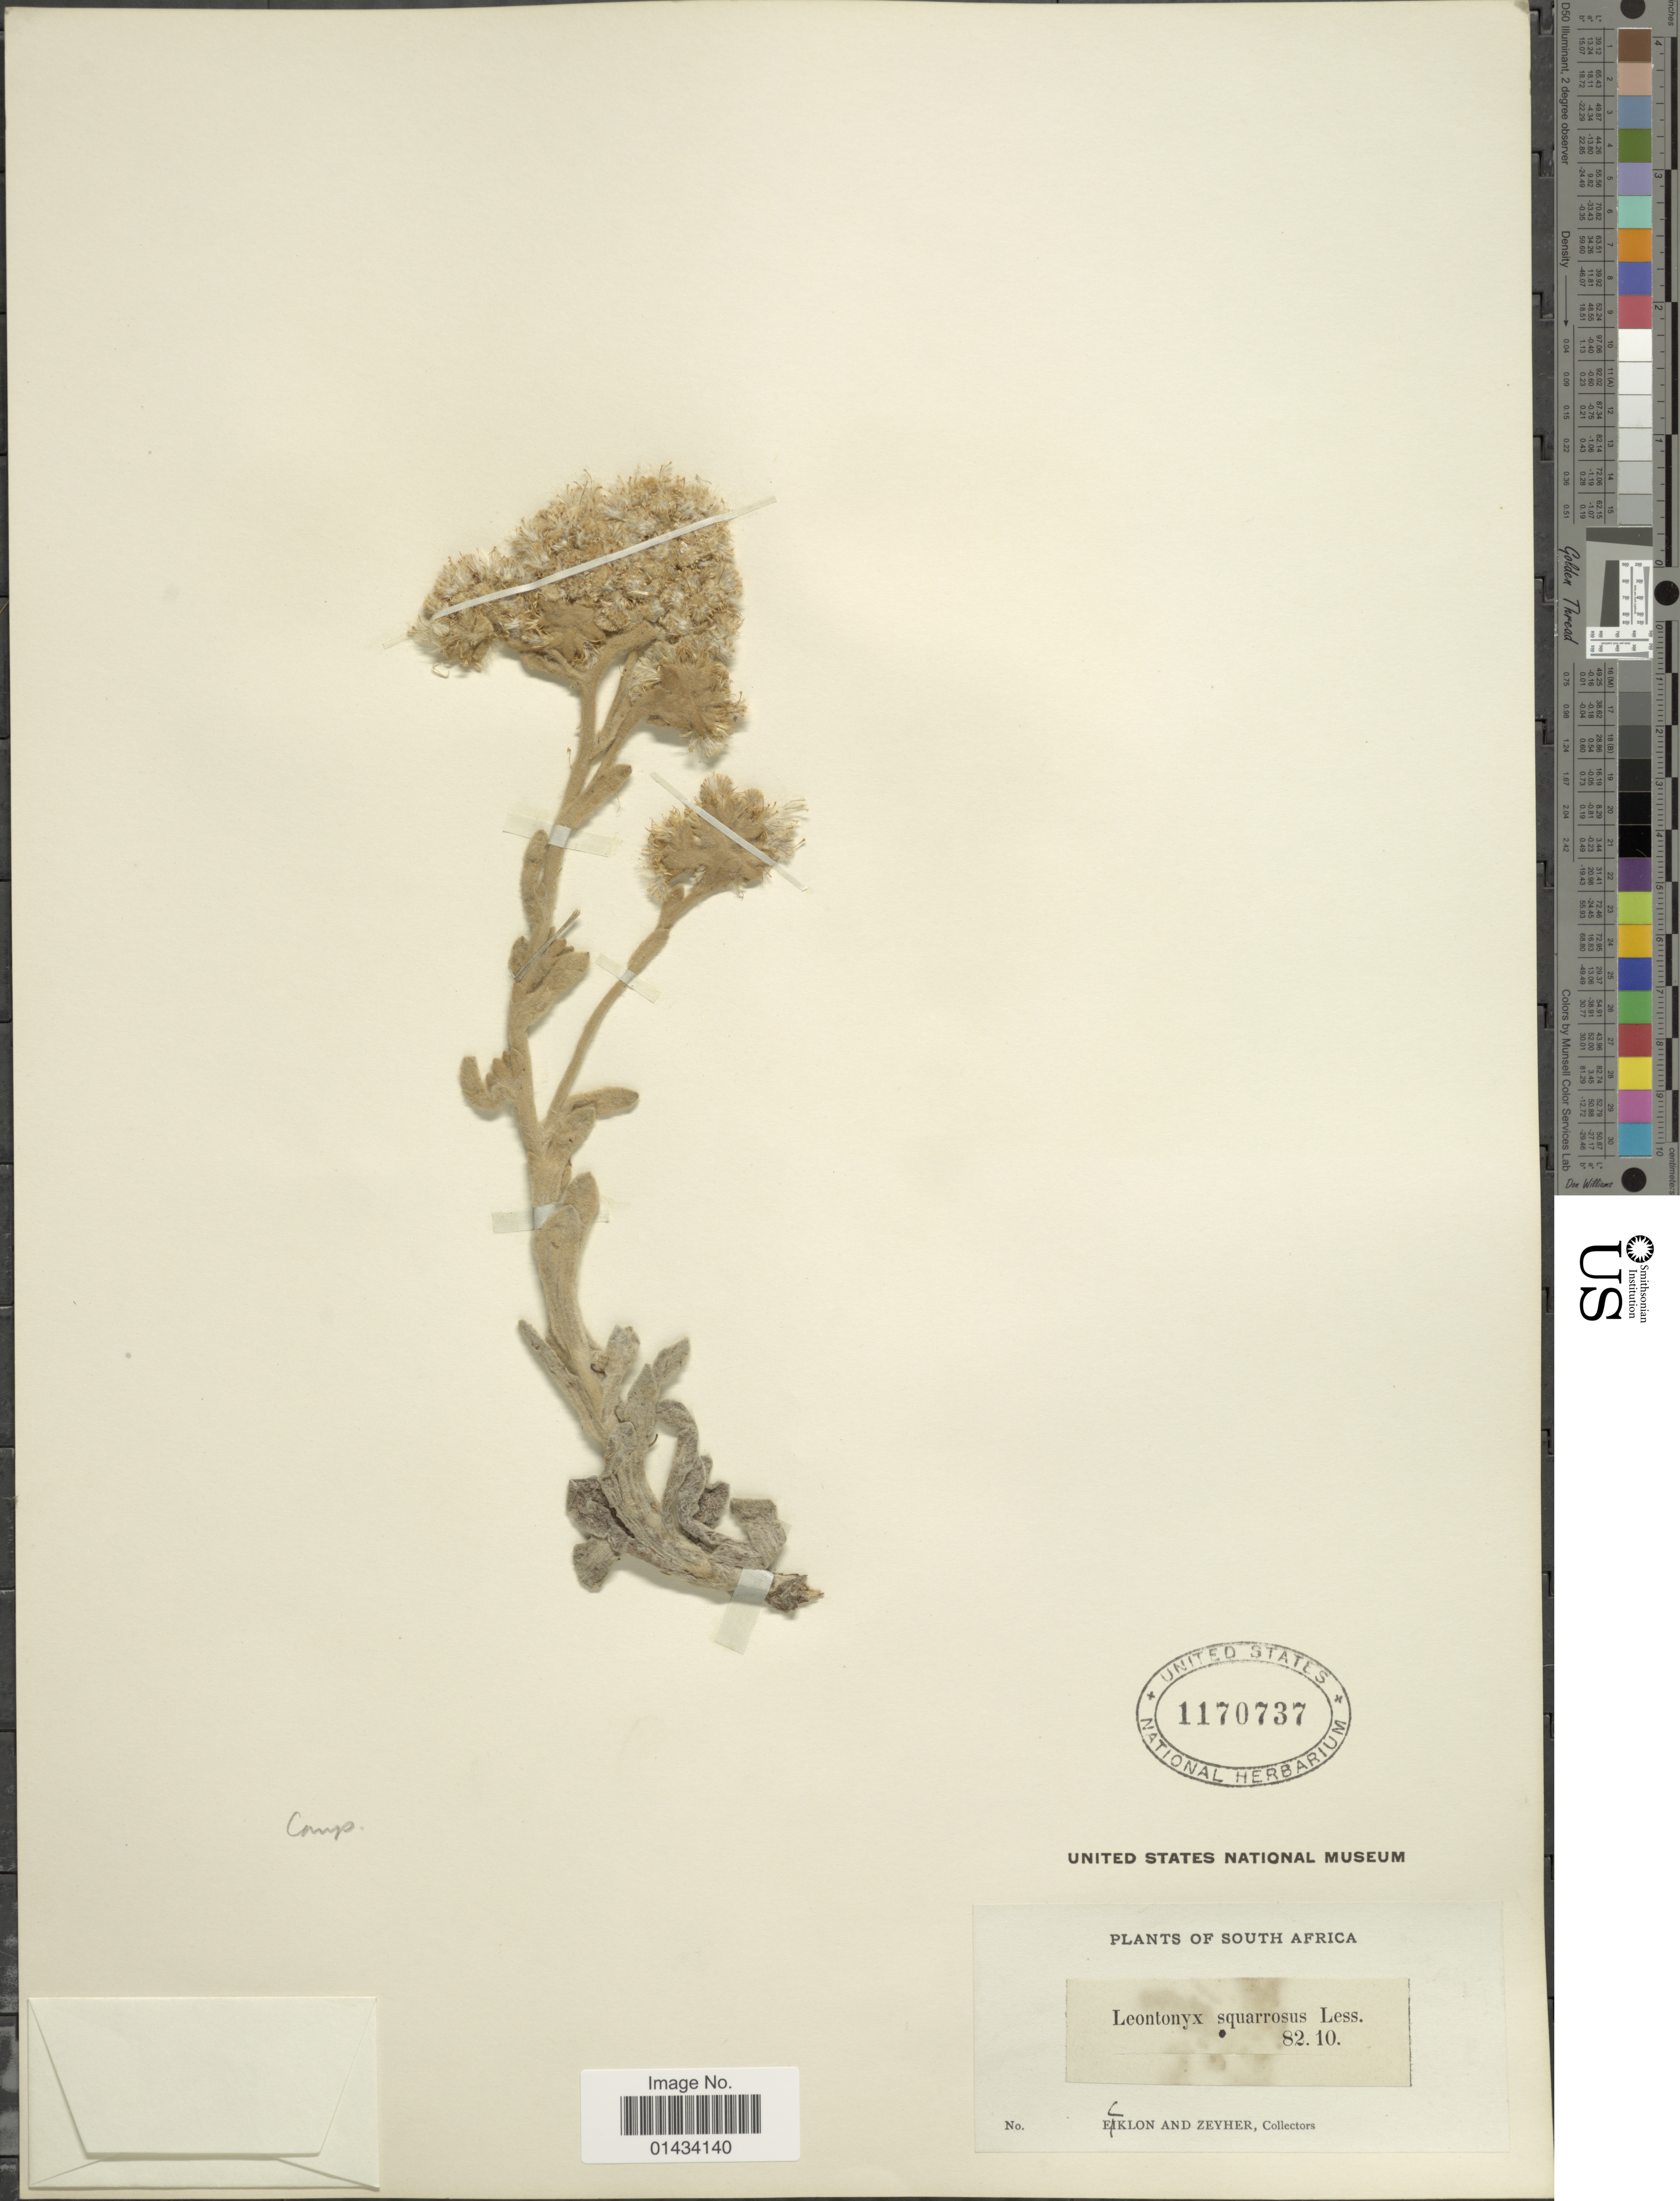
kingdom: Plantae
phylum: Tracheophyta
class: Magnoliopsida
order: Asterales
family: Asteraceae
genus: Leontonyx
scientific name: Leontonyx squarrosus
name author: DC. ex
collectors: -. Ecklon & -. Zeyher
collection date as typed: Transcribed d/m/y: /10/82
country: South Africa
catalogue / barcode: US 1170737